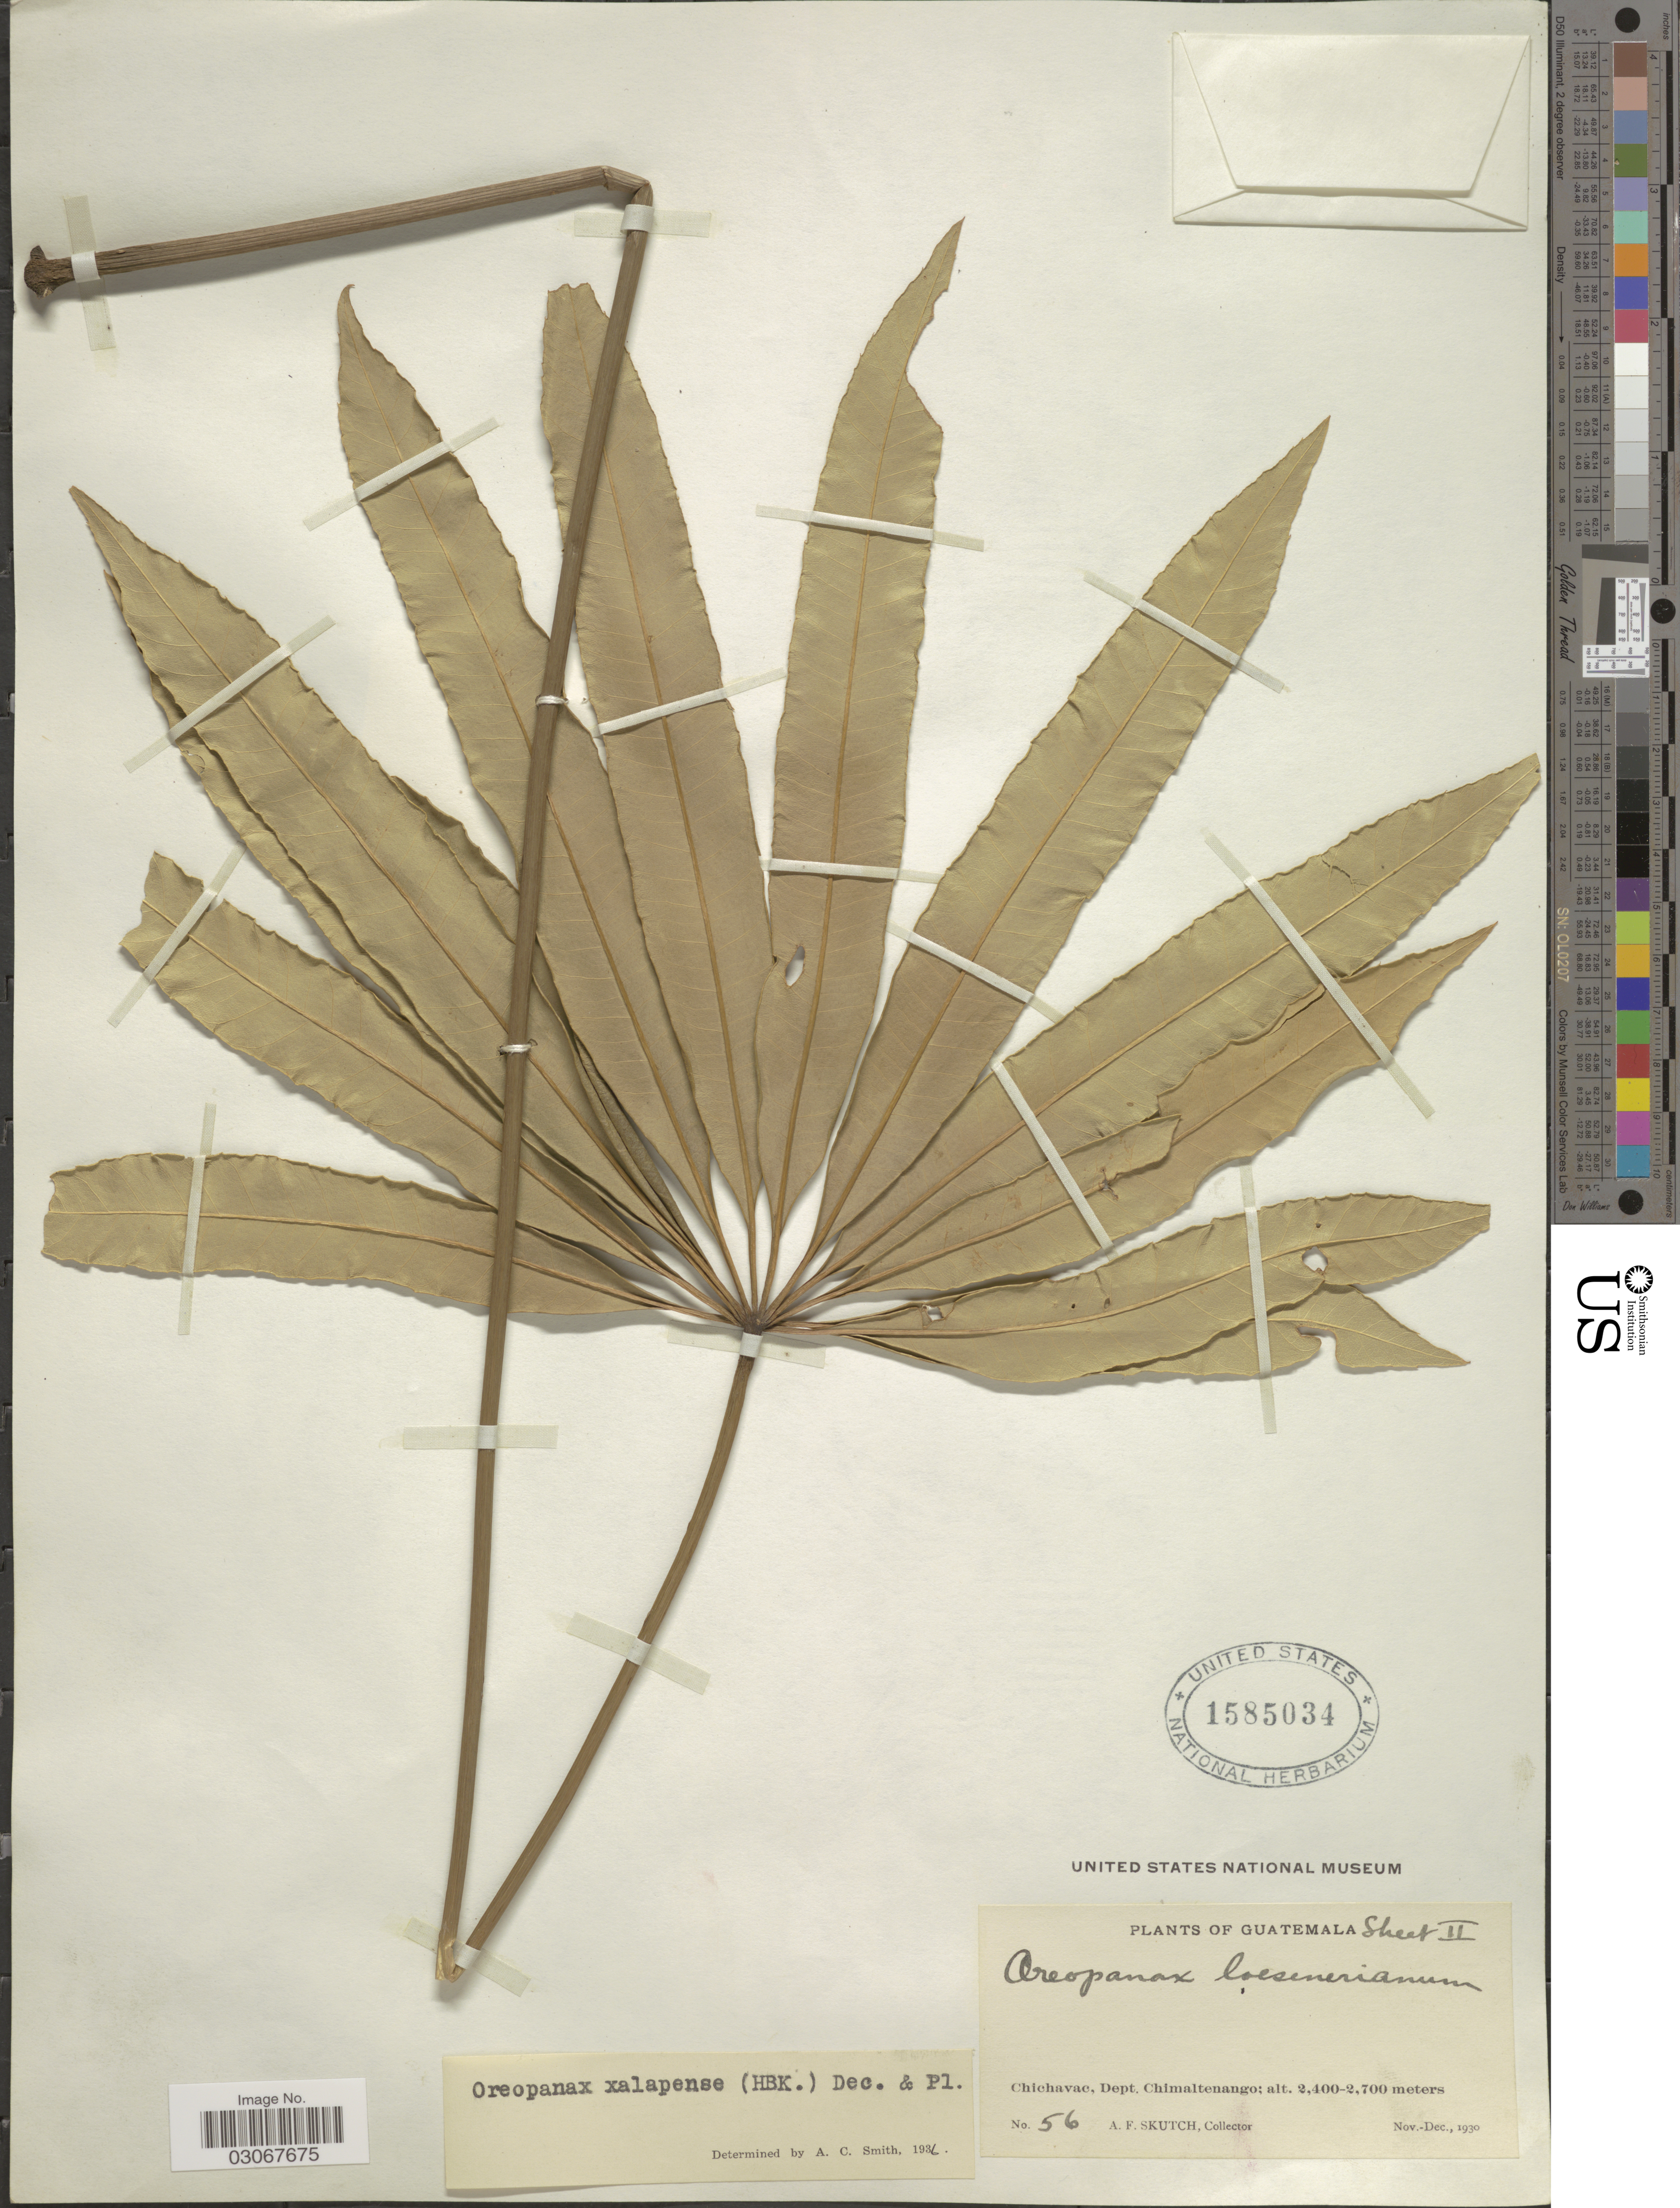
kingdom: Plantae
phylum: Tracheophyta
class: Magnoliopsida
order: Apiales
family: Araliaceae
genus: Oreopanax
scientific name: Oreopanax xalapensis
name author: (Kunth) Decne. & Planch.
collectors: A. F. Skutch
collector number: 56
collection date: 1930-11/1930-12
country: Guatemala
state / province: Chimaltenango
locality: Chichavac, Dept. Chimaltenango.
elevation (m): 2400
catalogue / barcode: US 1585034